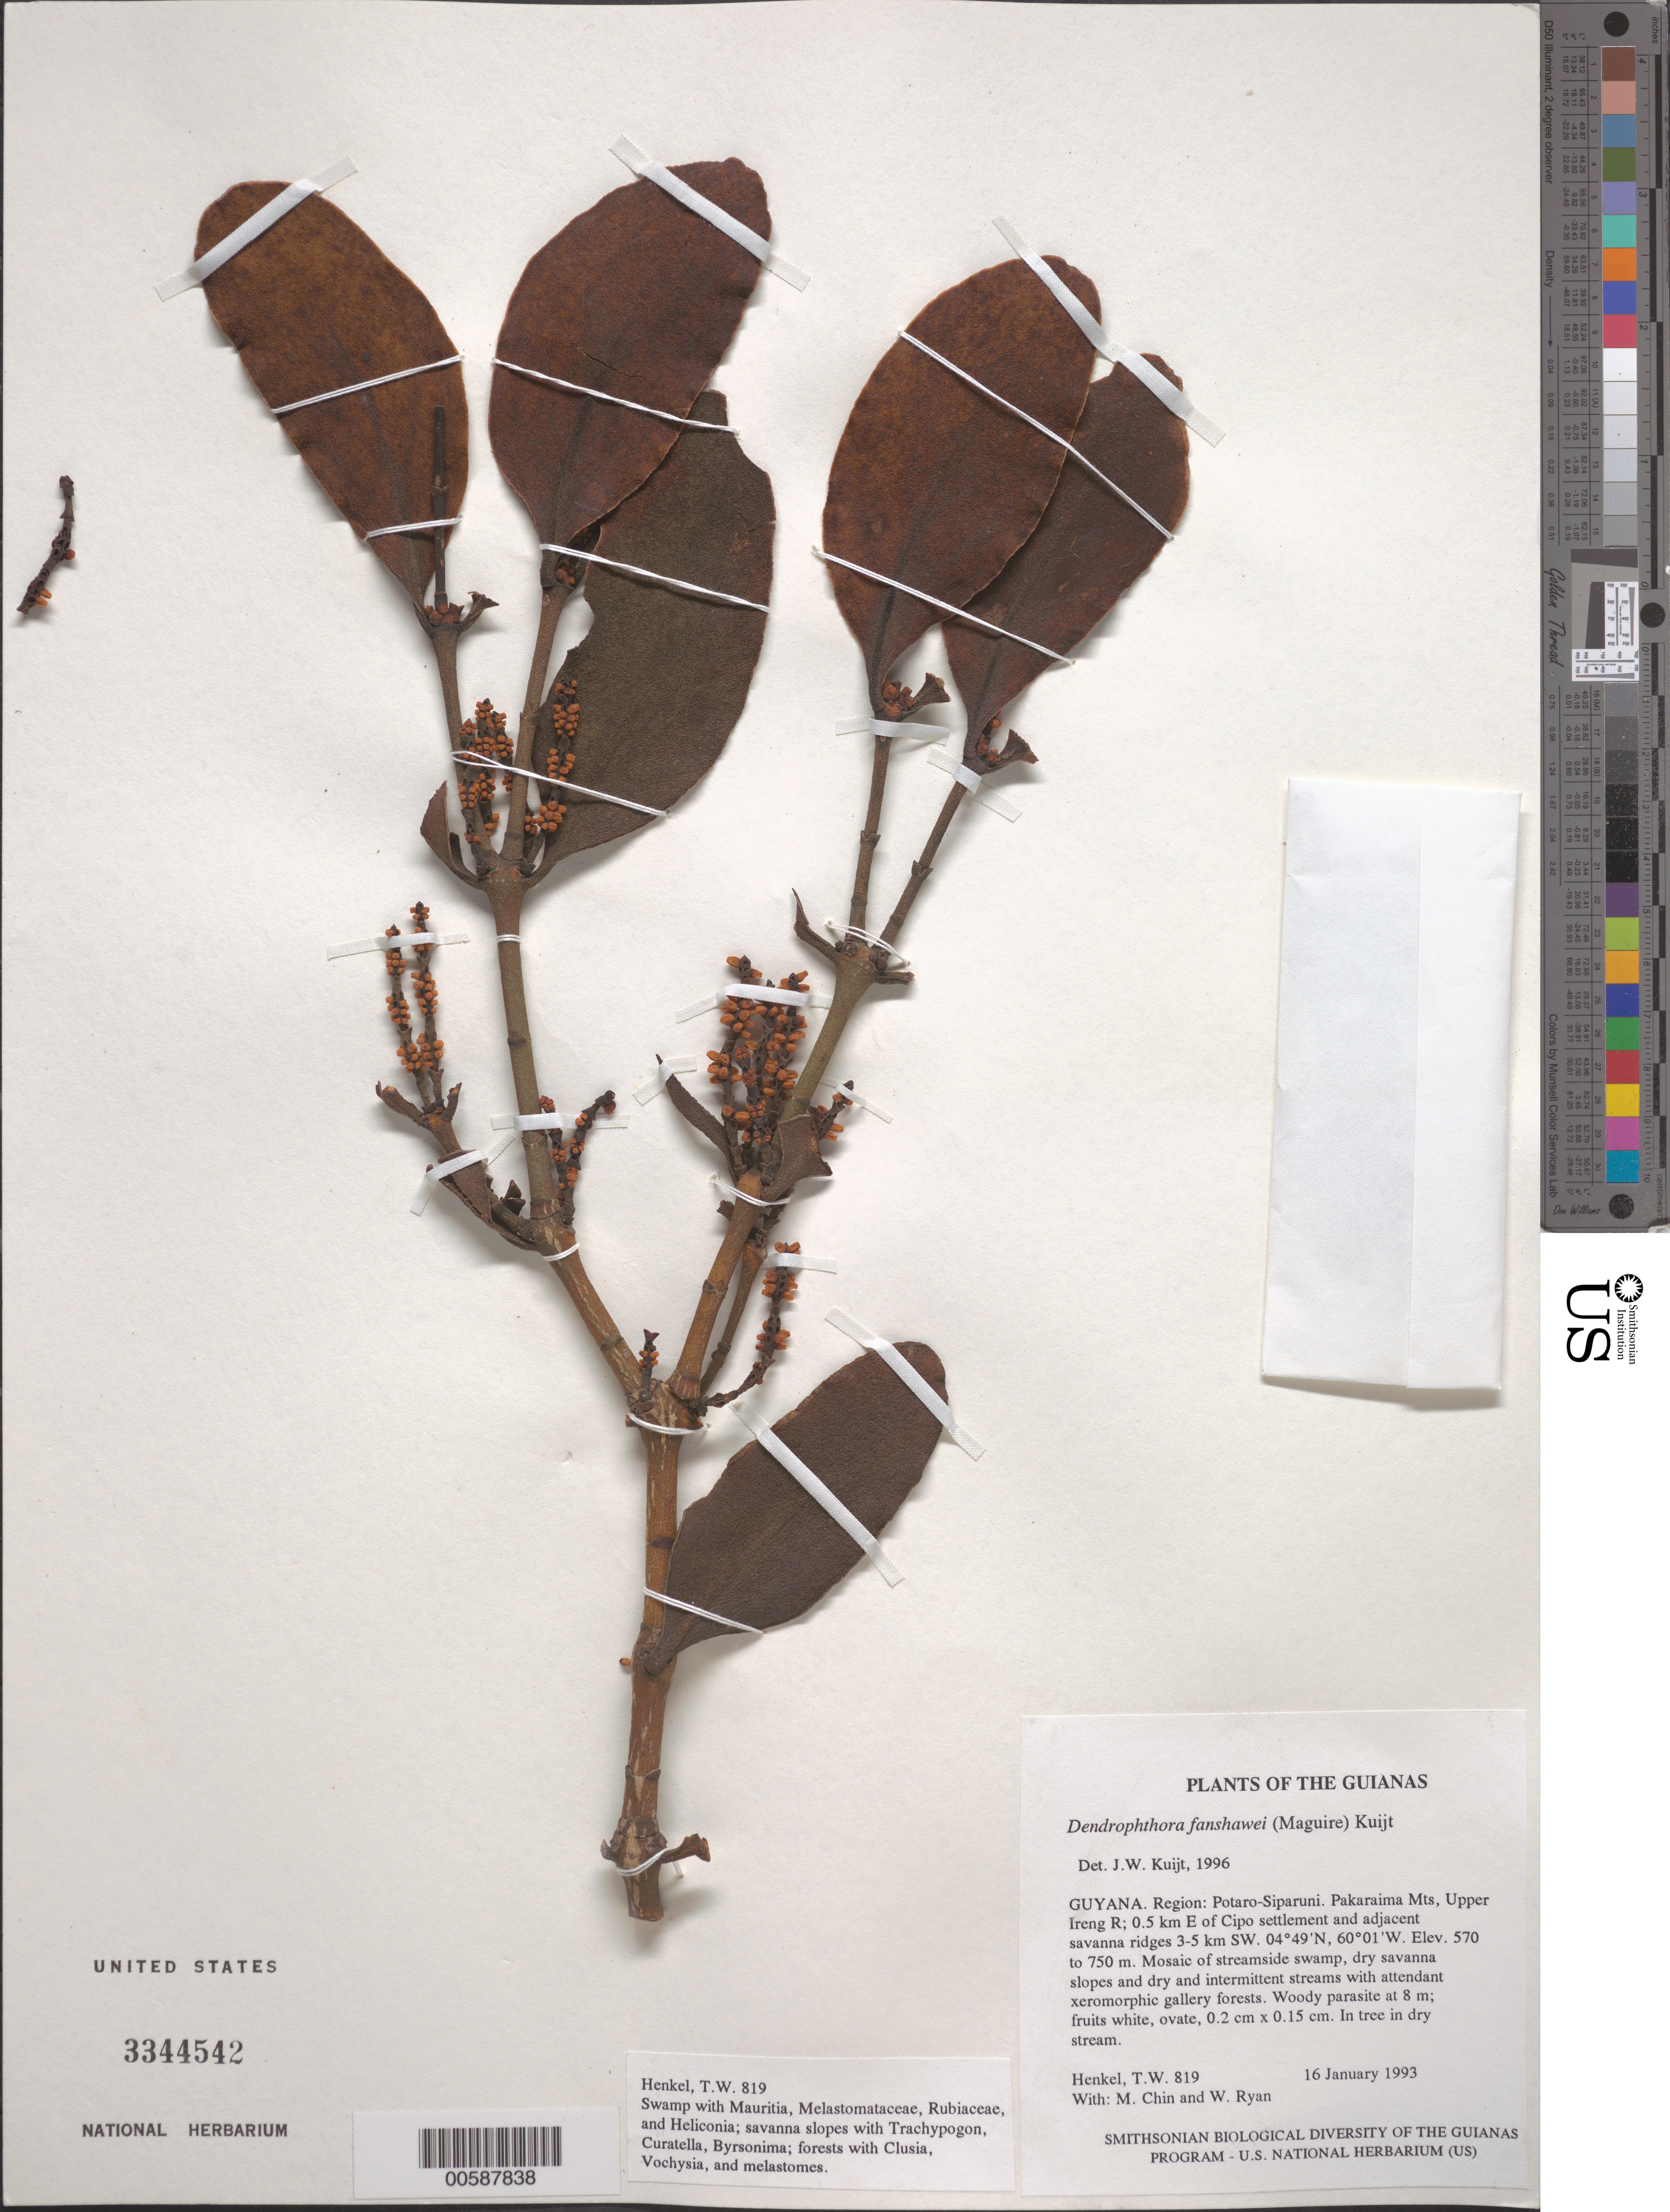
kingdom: Plantae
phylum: Tracheophyta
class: Magnoliopsida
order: Santalales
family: Viscaceae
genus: Dendrophthora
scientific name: Dendrophthora fanshawei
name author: (Maguire) Kuijt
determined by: Kuijt, Job, (CANADA)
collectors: T. Henkel, M. Chin & W. Ryan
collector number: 819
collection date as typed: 16 January 1993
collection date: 1993-01-16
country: Guyana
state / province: Potaro-Siparuni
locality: Pakaraima Mts, Upper Ireng R; 0.5 km E of Cipo settlement and adjacent savanna ridges 3-5 km SW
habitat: Mosaic of streamside swamp, dry savanna slopes and dry and intermittent streams with attendant xeromorphic gallery forests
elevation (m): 570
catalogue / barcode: US 3344542